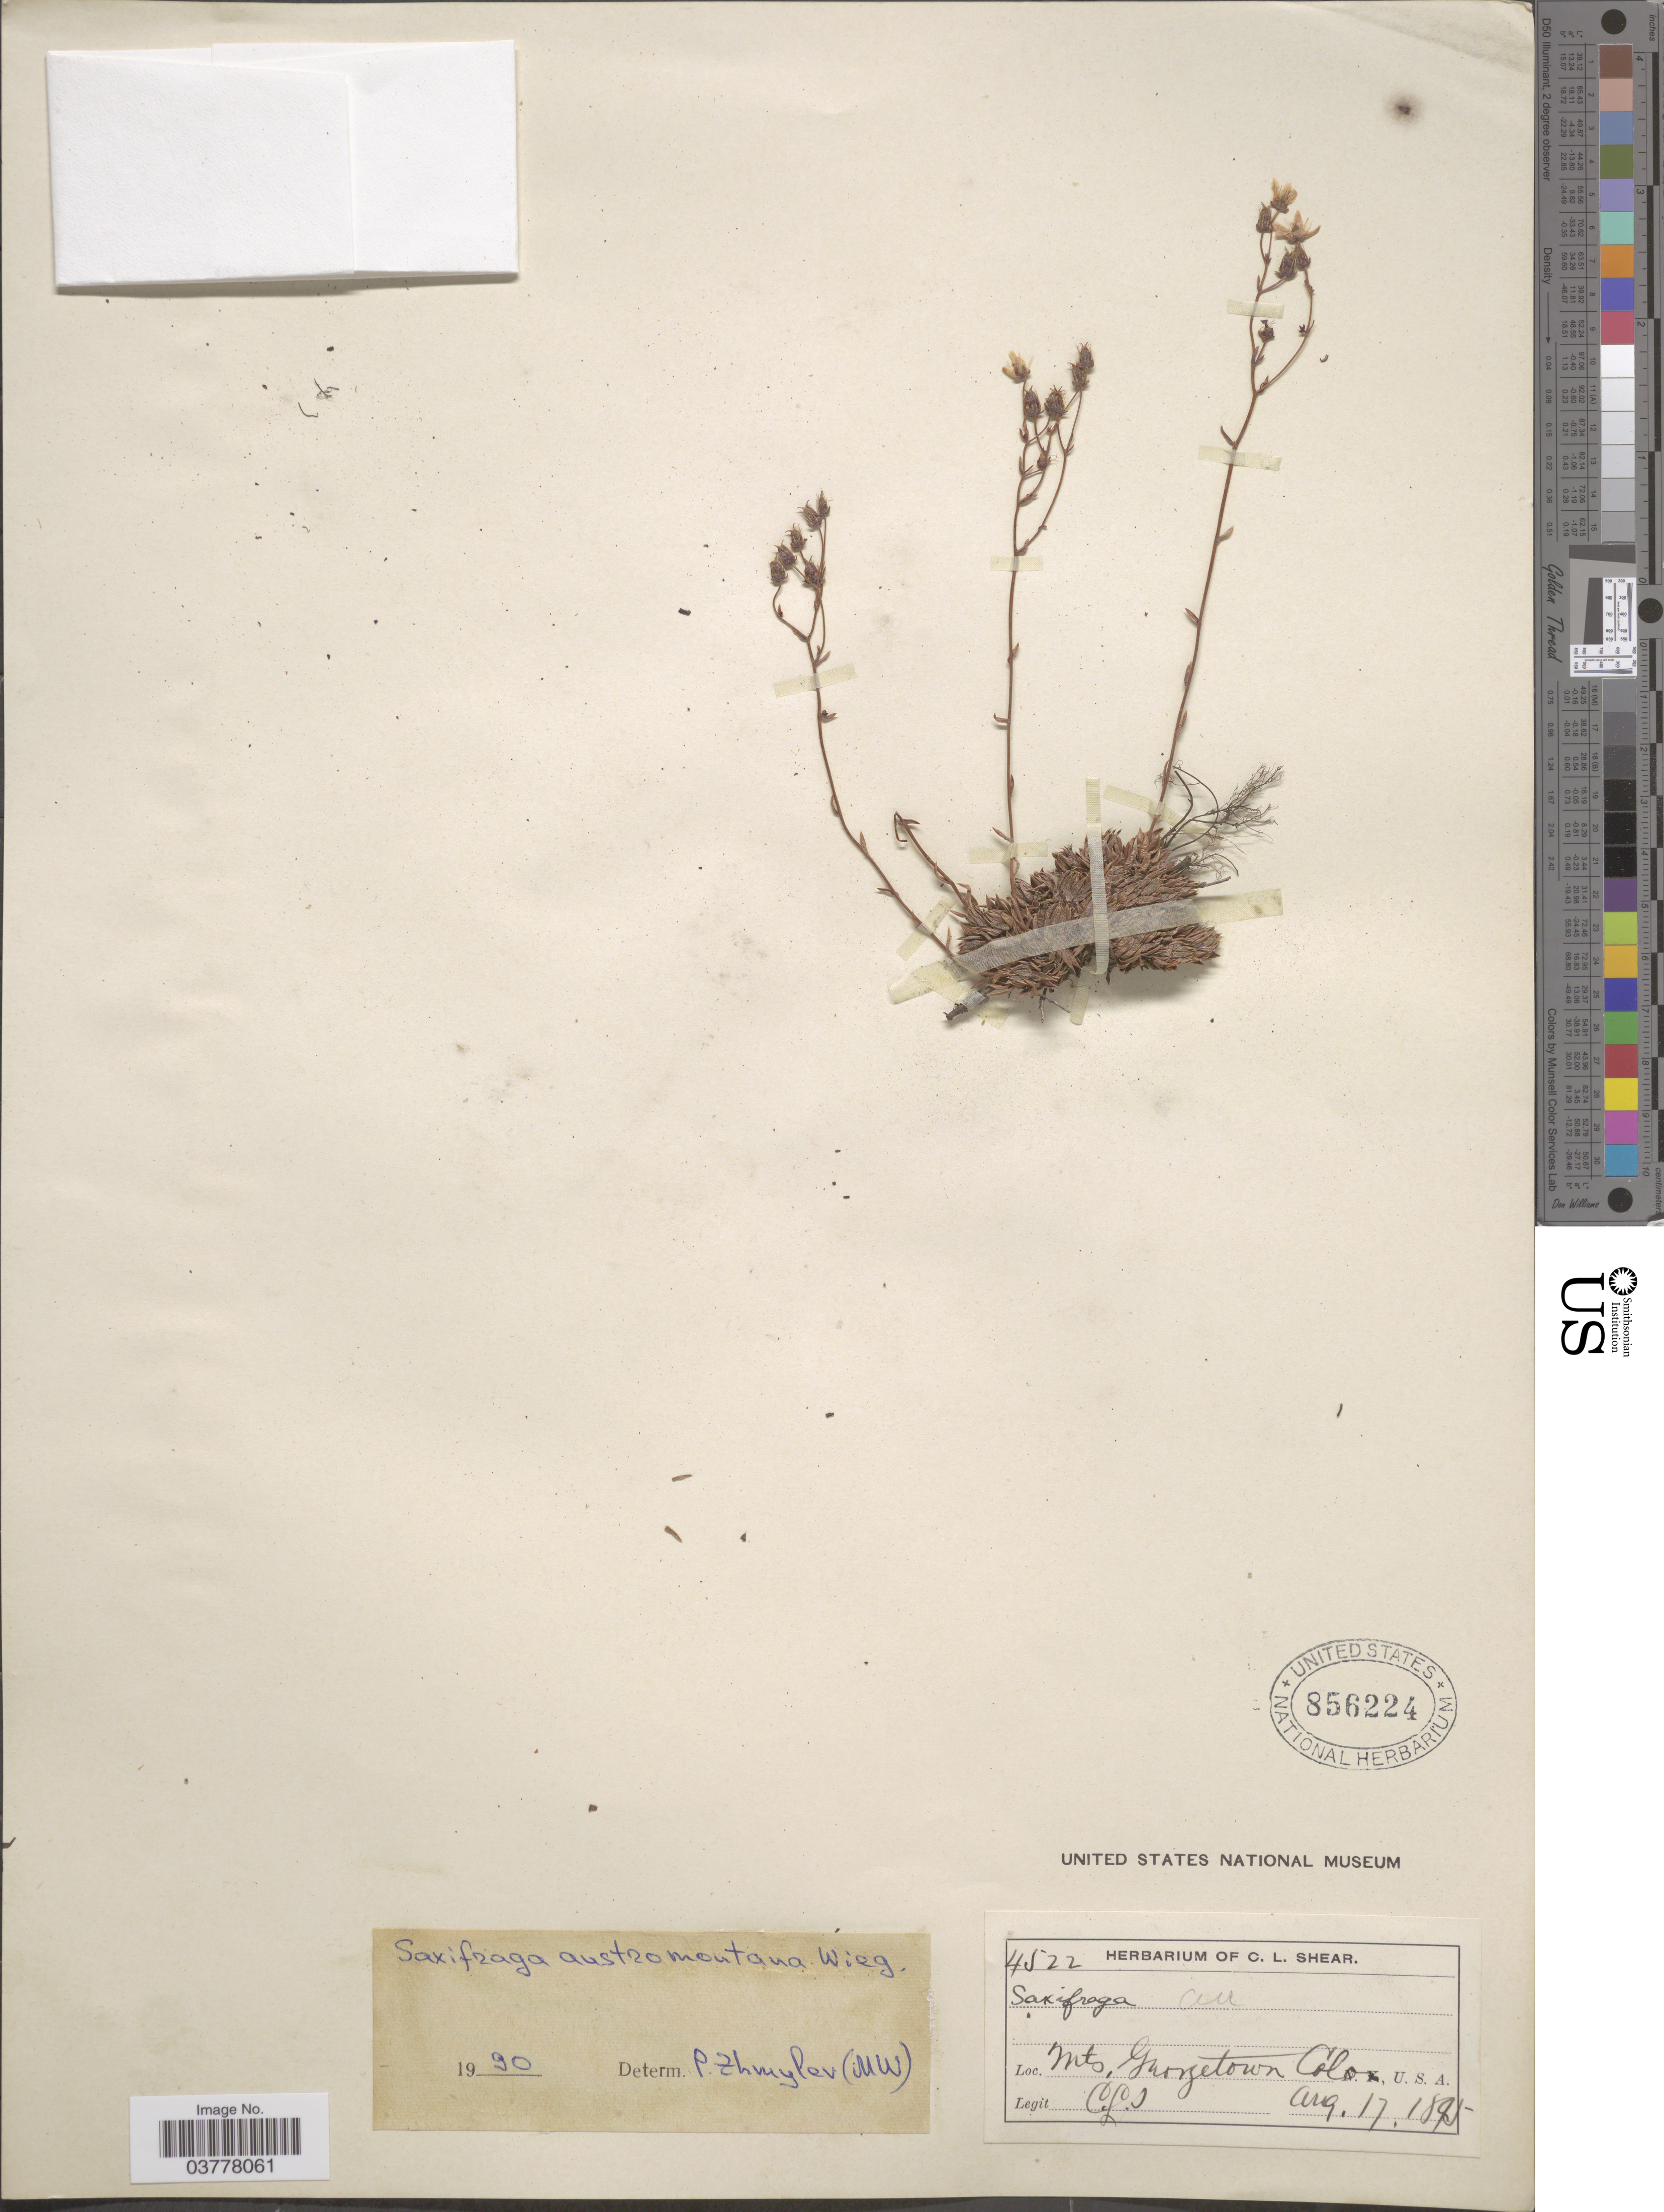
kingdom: Plantae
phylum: Tracheophyta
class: Magnoliopsida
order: Saxifragales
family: Saxifragaceae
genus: Saxifraga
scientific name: Saxifraga bronchialis subsp. austromontana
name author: (Wiegand) Piper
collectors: C. L. Shear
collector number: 4522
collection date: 1895-08-17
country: United States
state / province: Colorado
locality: Mts. Georgetown.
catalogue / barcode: US 856224